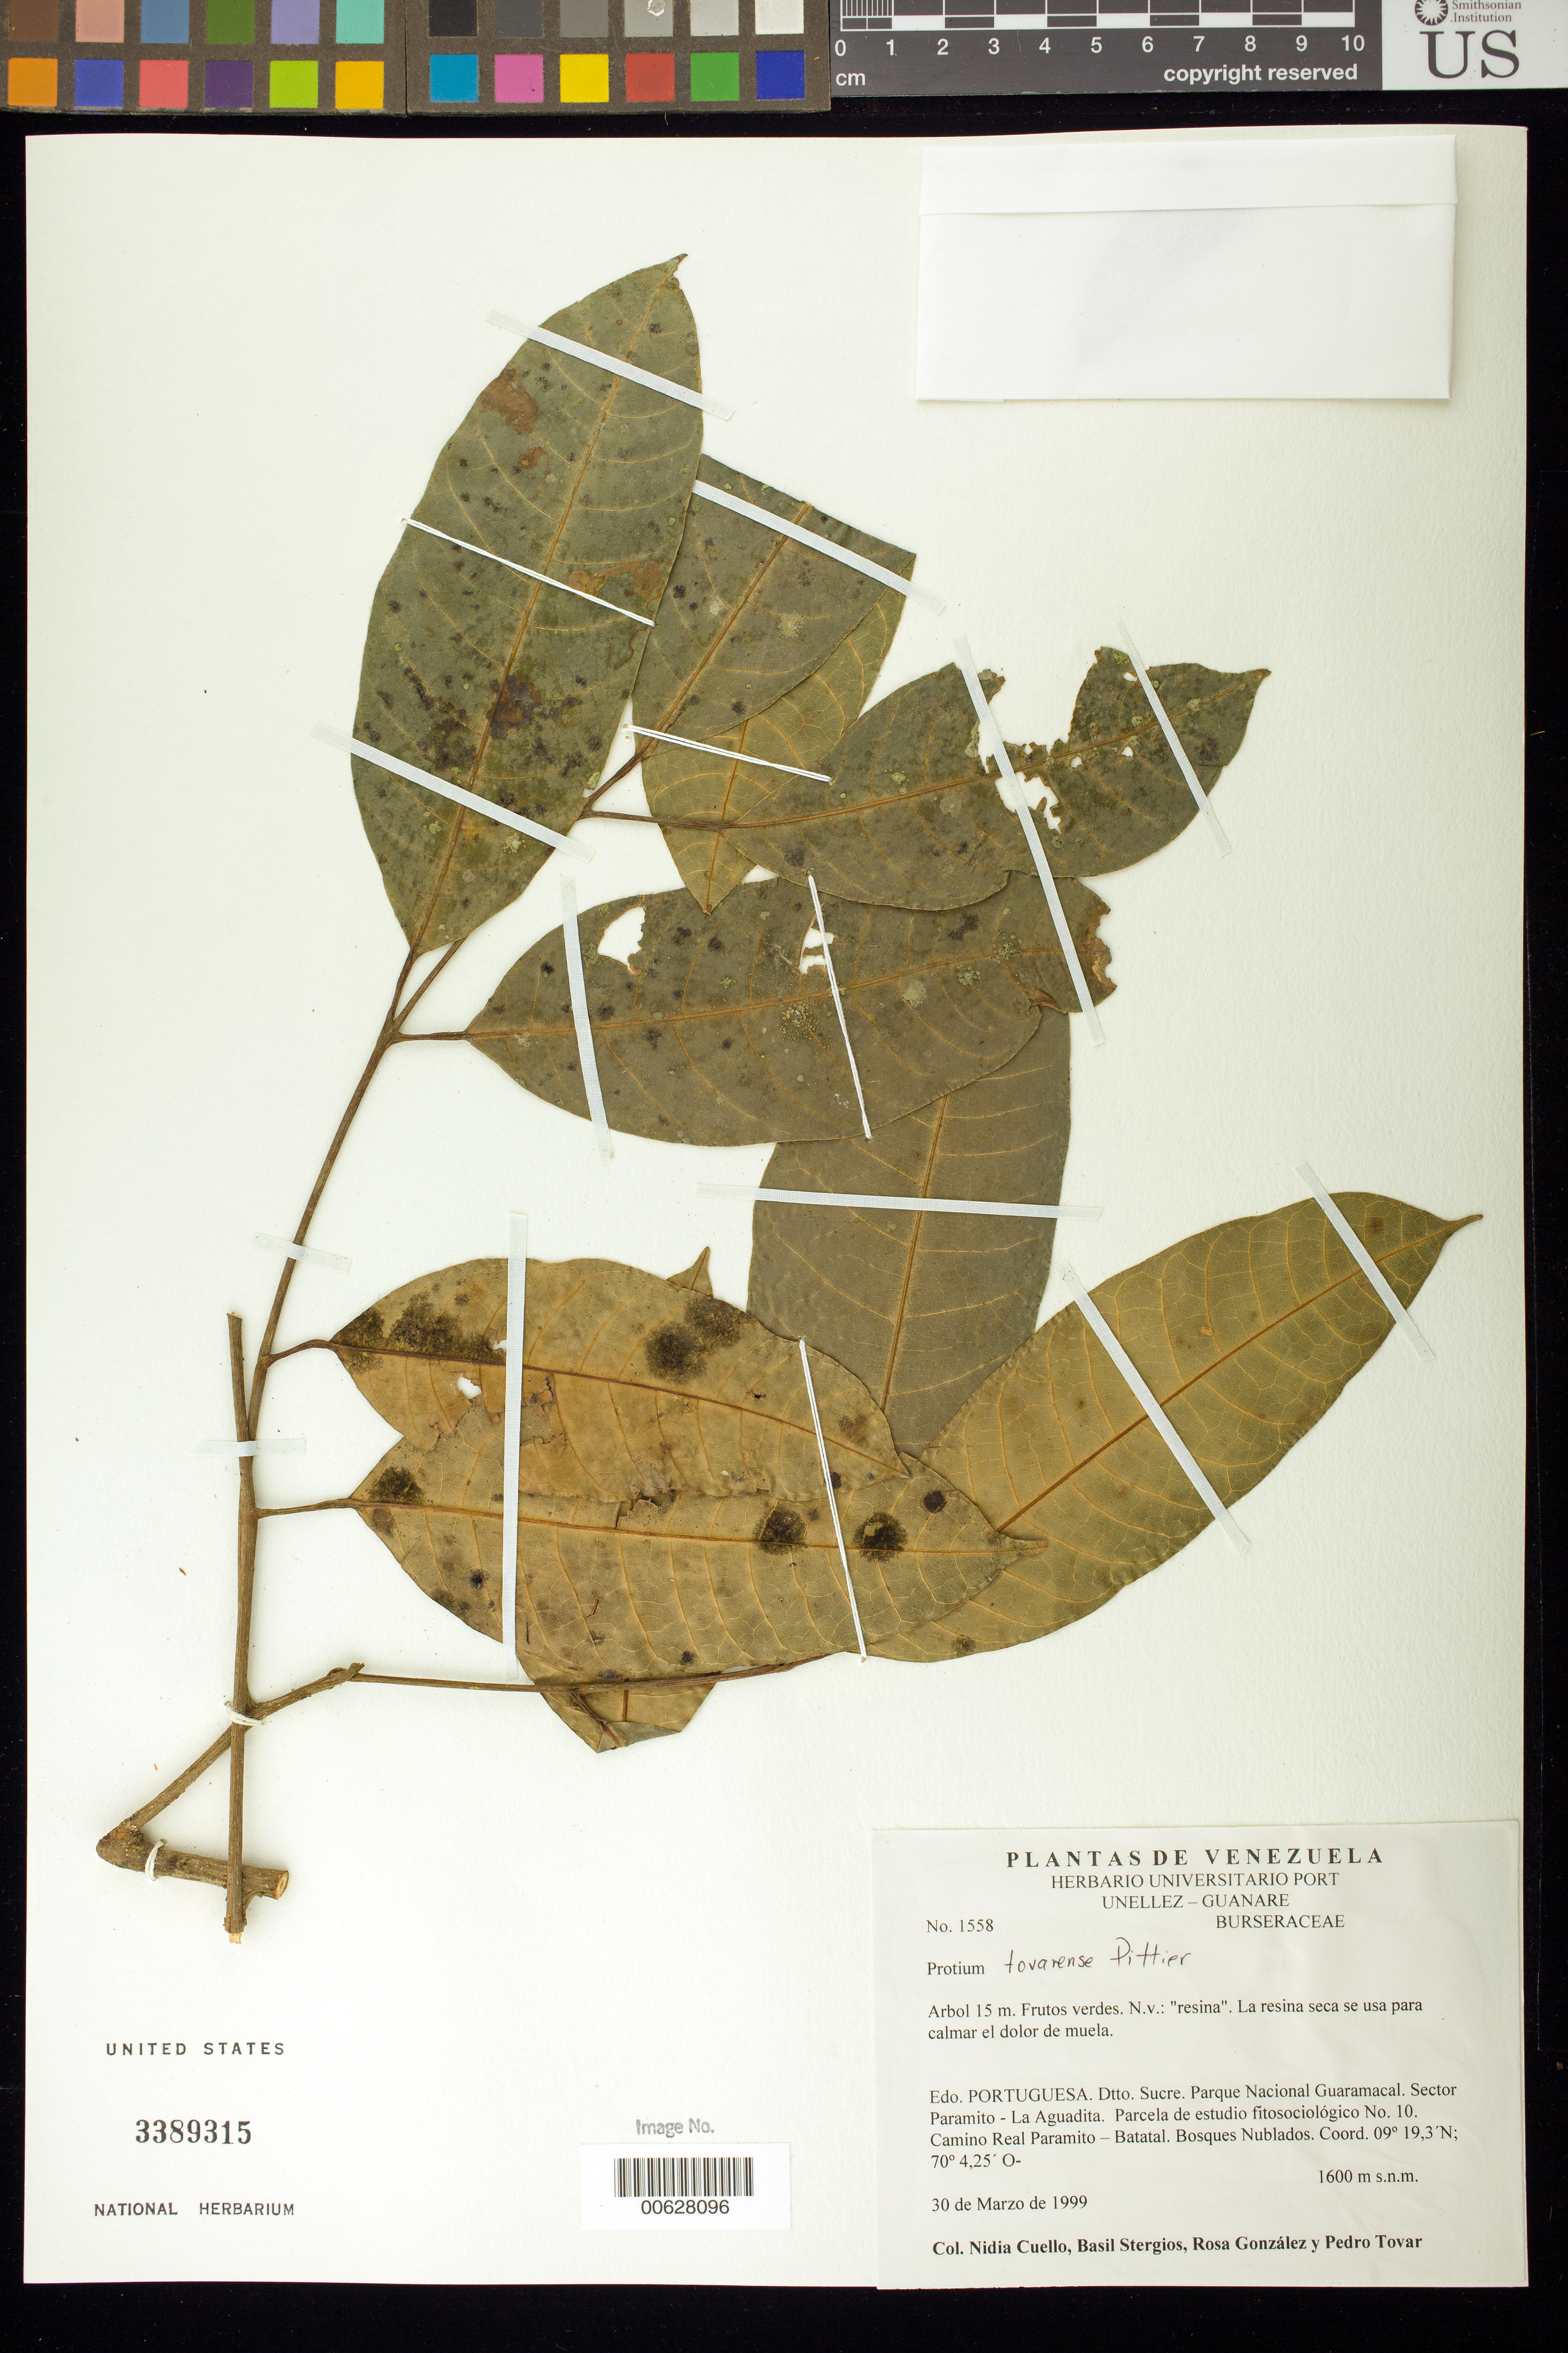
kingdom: Plantae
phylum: Tracheophyta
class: Magnoliopsida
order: Sapindales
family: Burseraceae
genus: Protium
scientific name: Protium tovarense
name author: Pittier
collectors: N. L. Cuello, B. G. Stergios, R. González & P. Tovar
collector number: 1558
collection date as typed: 30 Mar 1999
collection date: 1999-03-30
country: Venezuela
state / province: Portuguesa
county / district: Sucre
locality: Parque Nacional Guaramacal. Sector Paramito - La Aguadita. Camino Real Paramito - Batatal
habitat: Bosques nublados.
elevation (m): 1600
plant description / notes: Common name: Resina.; MO, PORT, US, VEN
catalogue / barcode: US 3389315